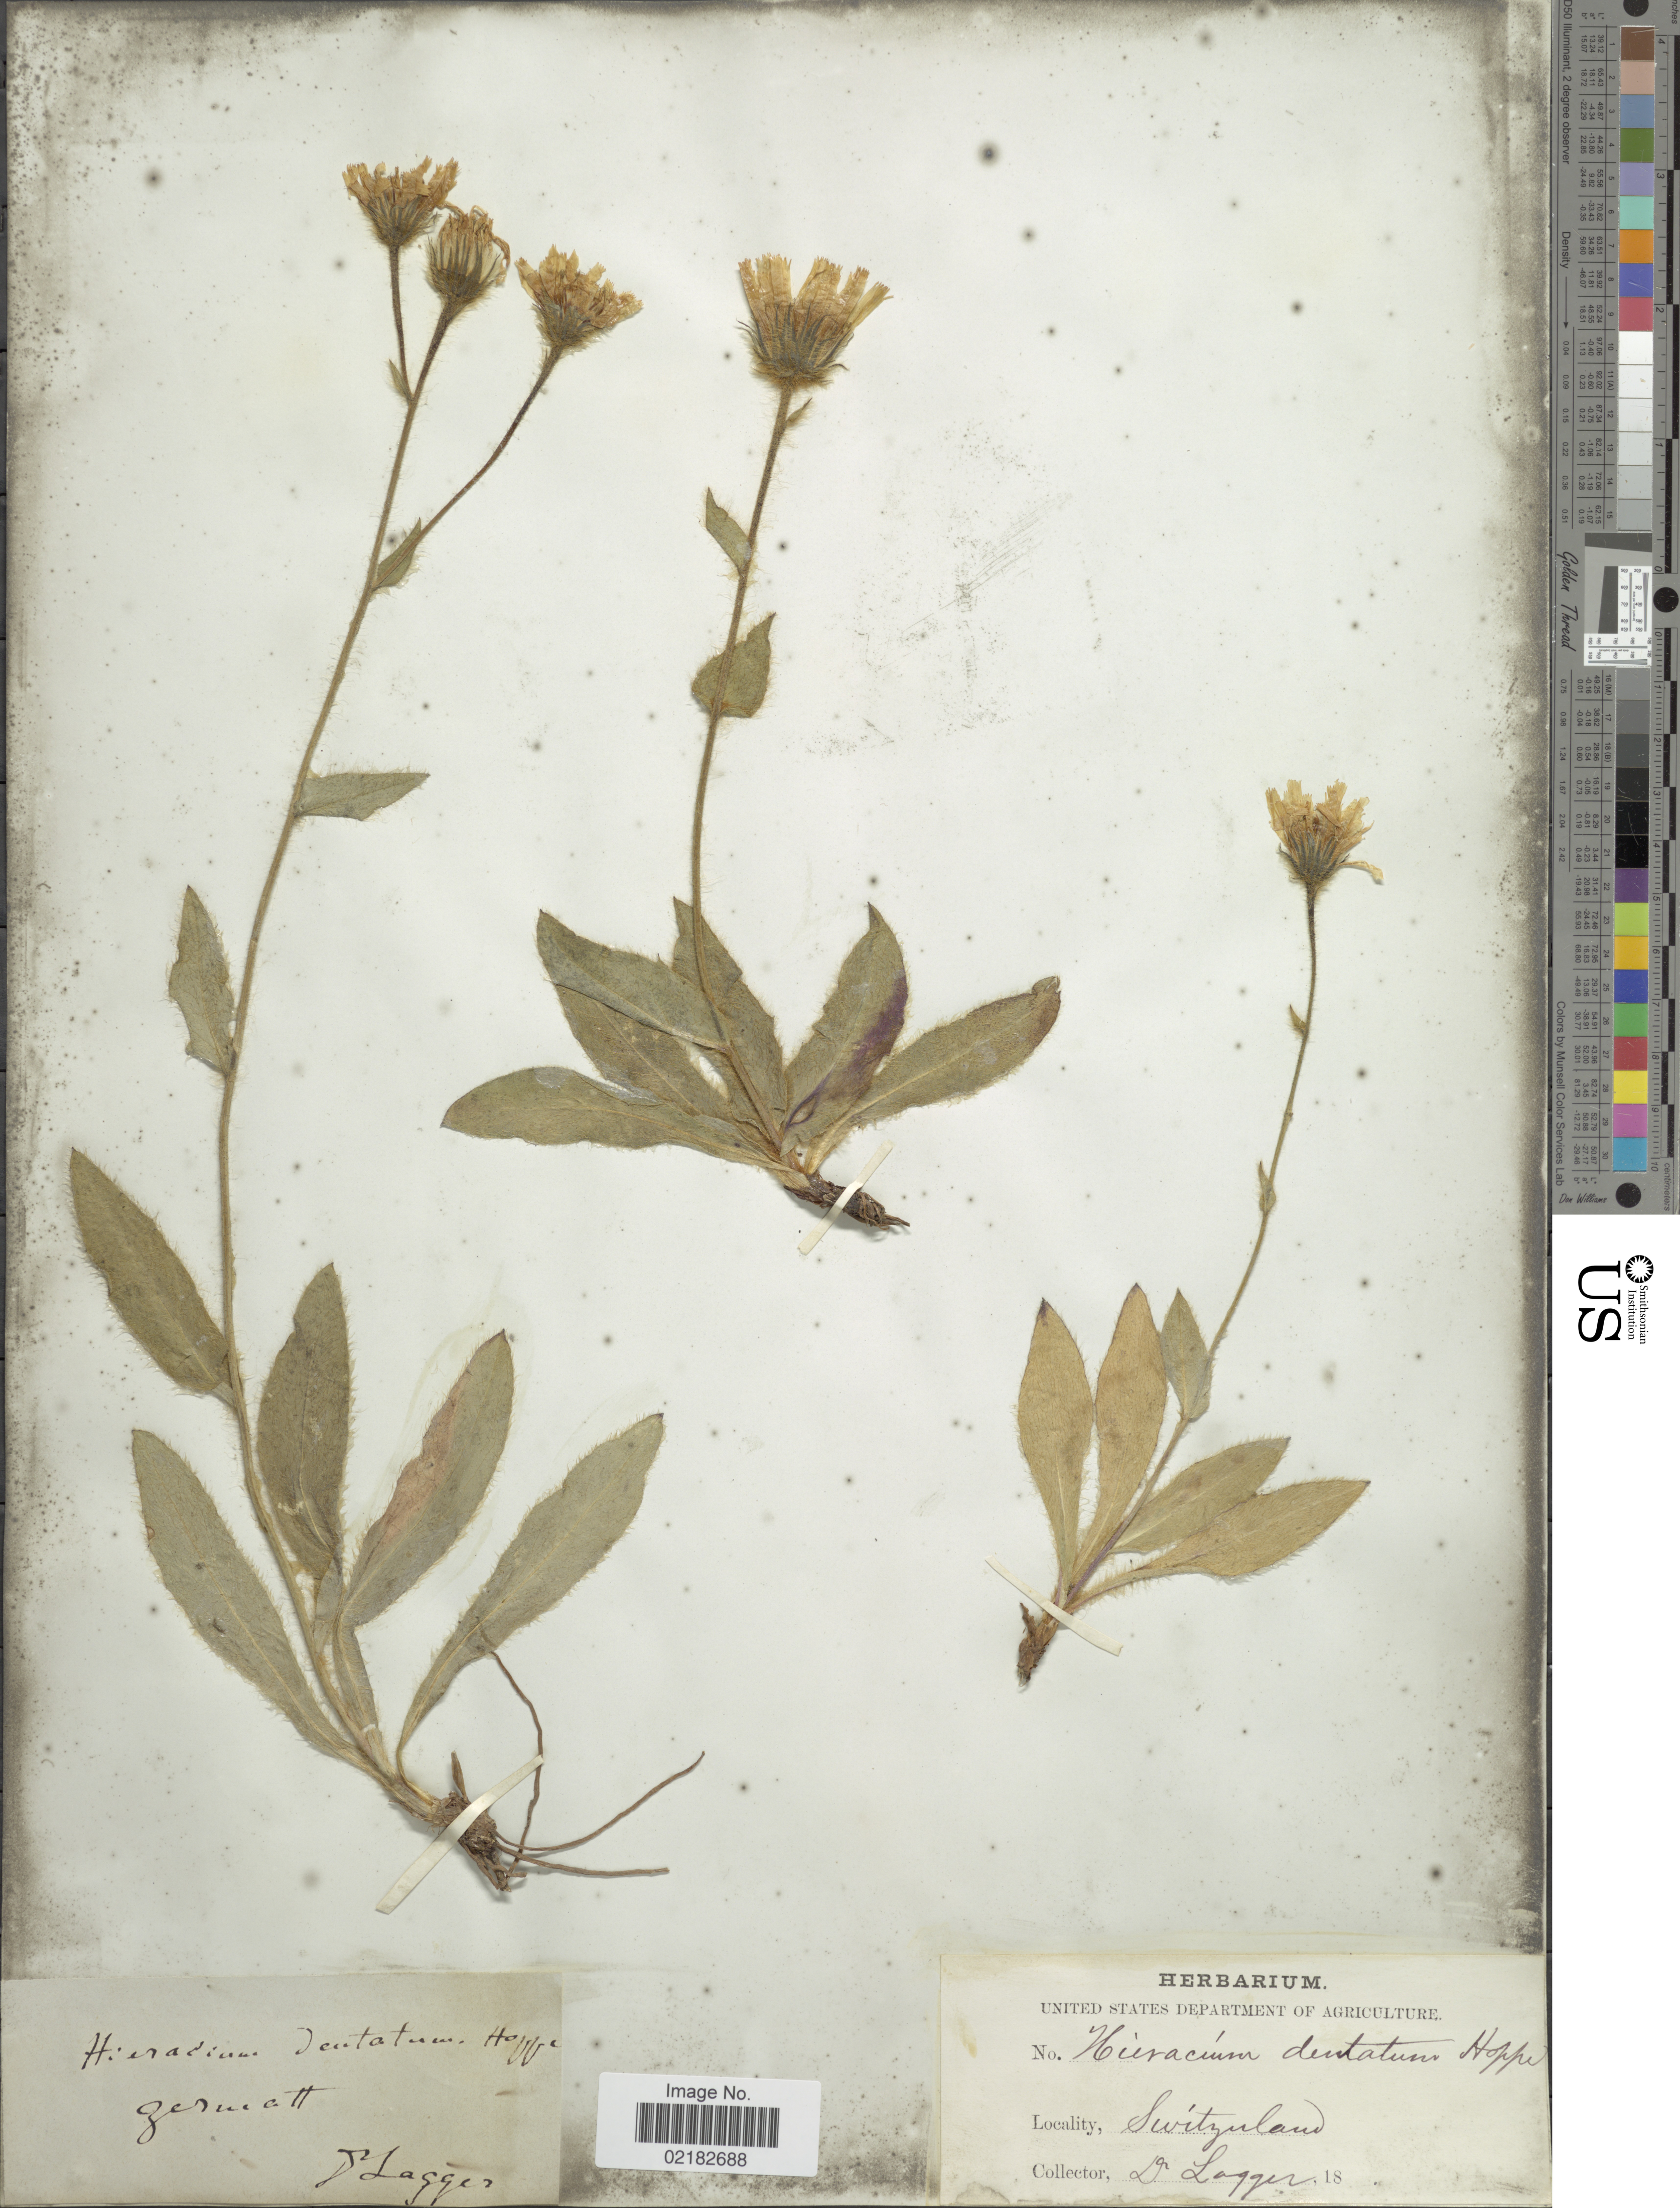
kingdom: Plantae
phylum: Tracheophyta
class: Magnoliopsida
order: Asterales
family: Asteraceae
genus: Hieracium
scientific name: Hieracium dentatum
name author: Hoppe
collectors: F. J. Lagger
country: Switzerland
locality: Zwitzerland. Zermatt